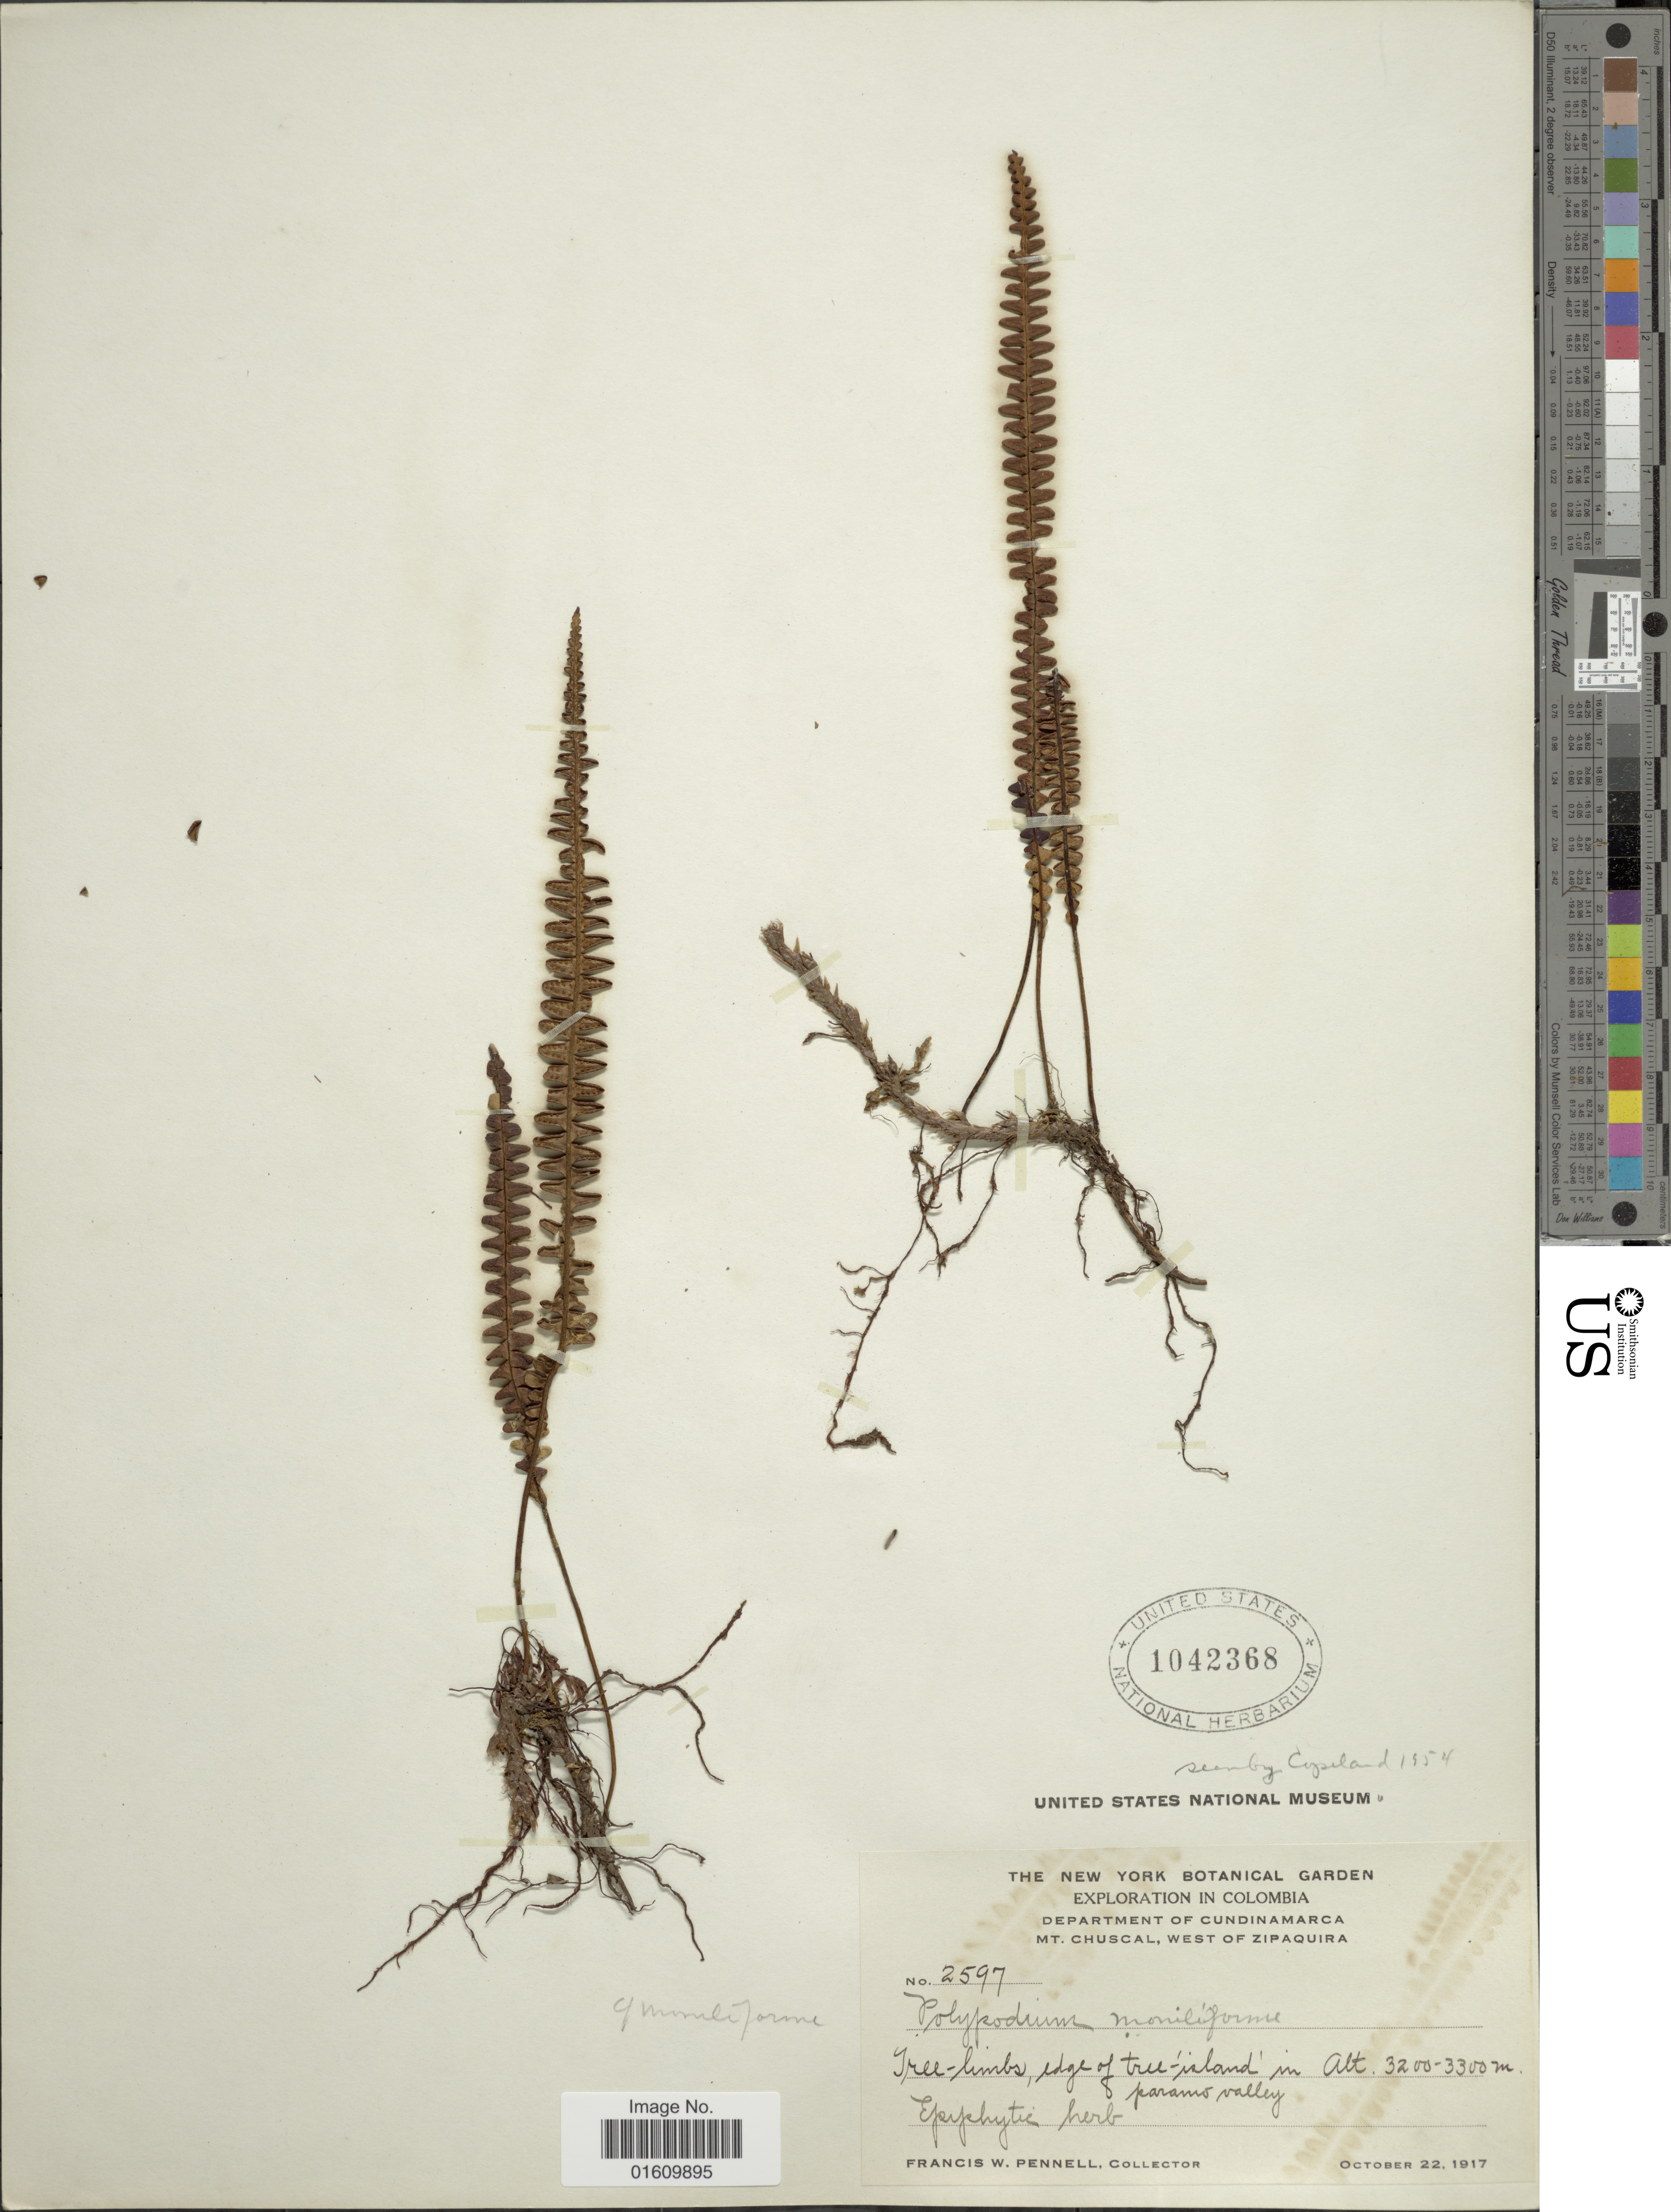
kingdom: Plantae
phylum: Tracheophyta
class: Polypodiopsida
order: Polypodiales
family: Polypodiaceae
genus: Melpomene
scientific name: Melpomene moniliformis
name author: (Lag. ex Sw.) A.R. Sm. & R.C. Moran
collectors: F. W. Pennell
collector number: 2597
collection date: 1917-10-22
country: Colombia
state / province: Cundinamarca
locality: Departement of Cundinamarca, Mt. Chuscal,west of Zipaquira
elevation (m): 3200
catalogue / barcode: US 1042368